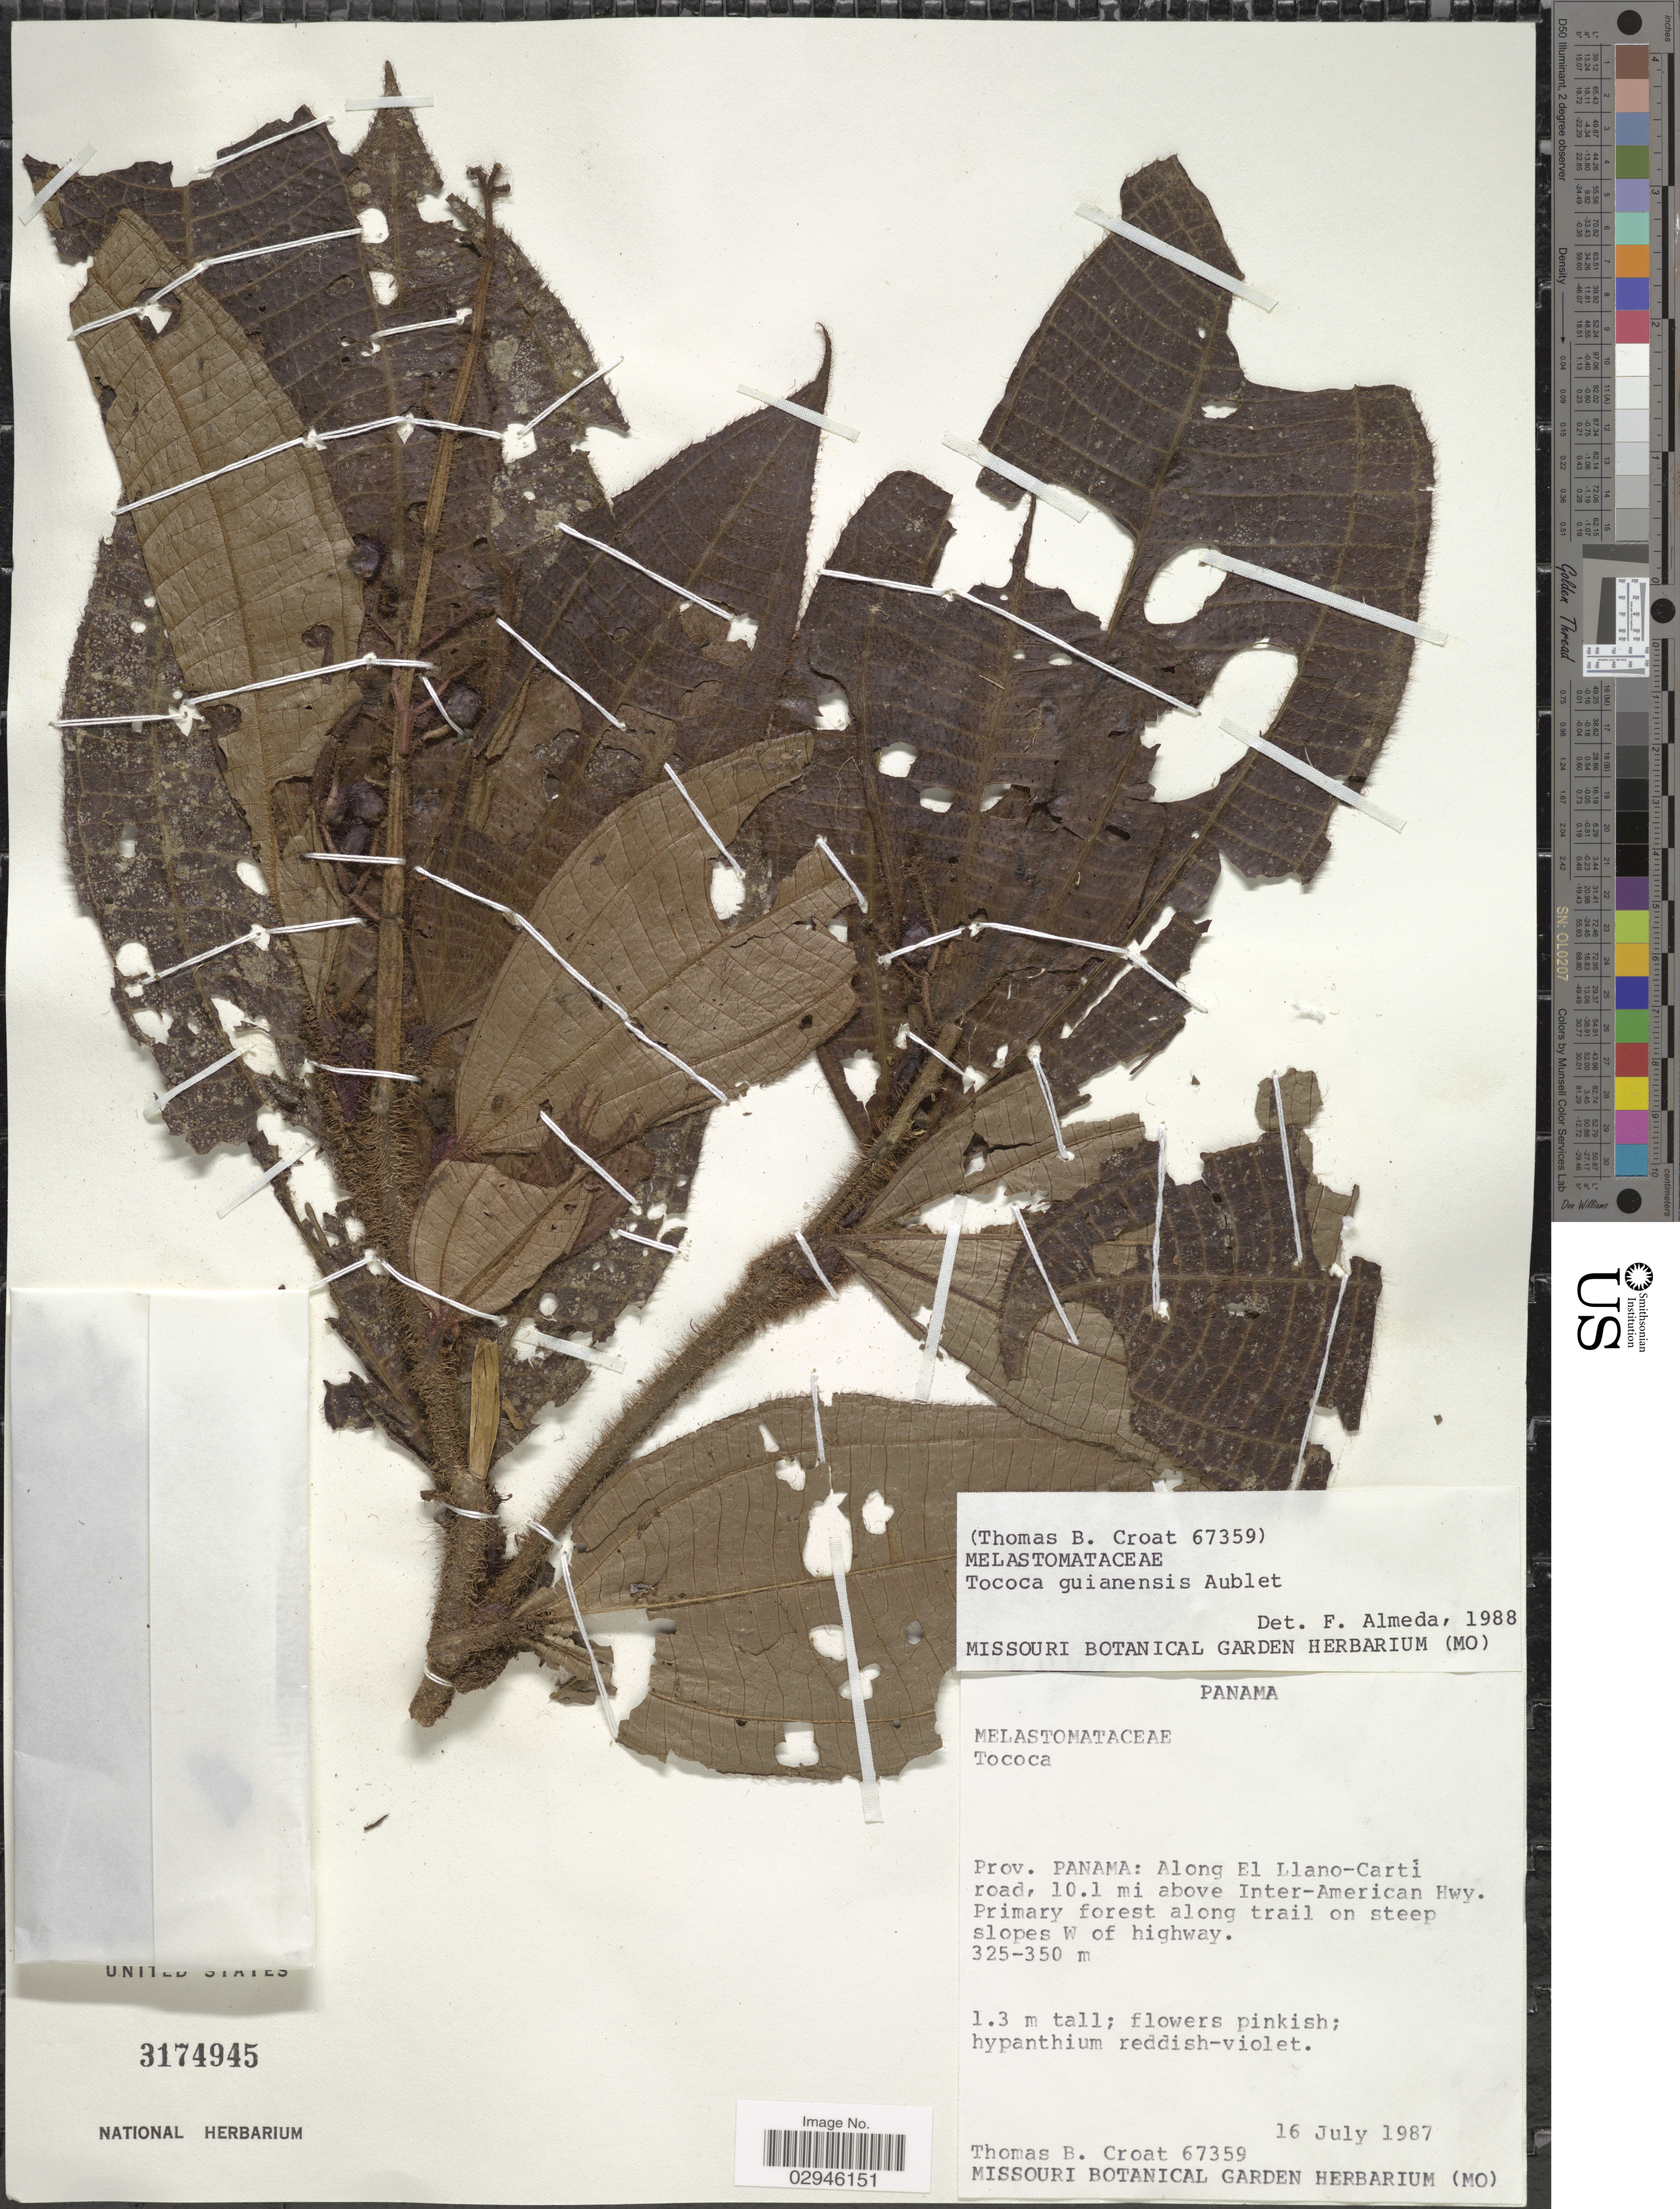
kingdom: Plantae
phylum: Tracheophyta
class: Magnoliopsida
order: Myrtales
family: Melastomataceae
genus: Tococa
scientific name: Tococa guianensis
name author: Aubl.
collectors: T. B. Croat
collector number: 67359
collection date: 1987-07-16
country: Panama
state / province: Panamá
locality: Along El Llano-Carti road, 10.1 mi above Inter-American Hwy.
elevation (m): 325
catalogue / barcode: US 3174945